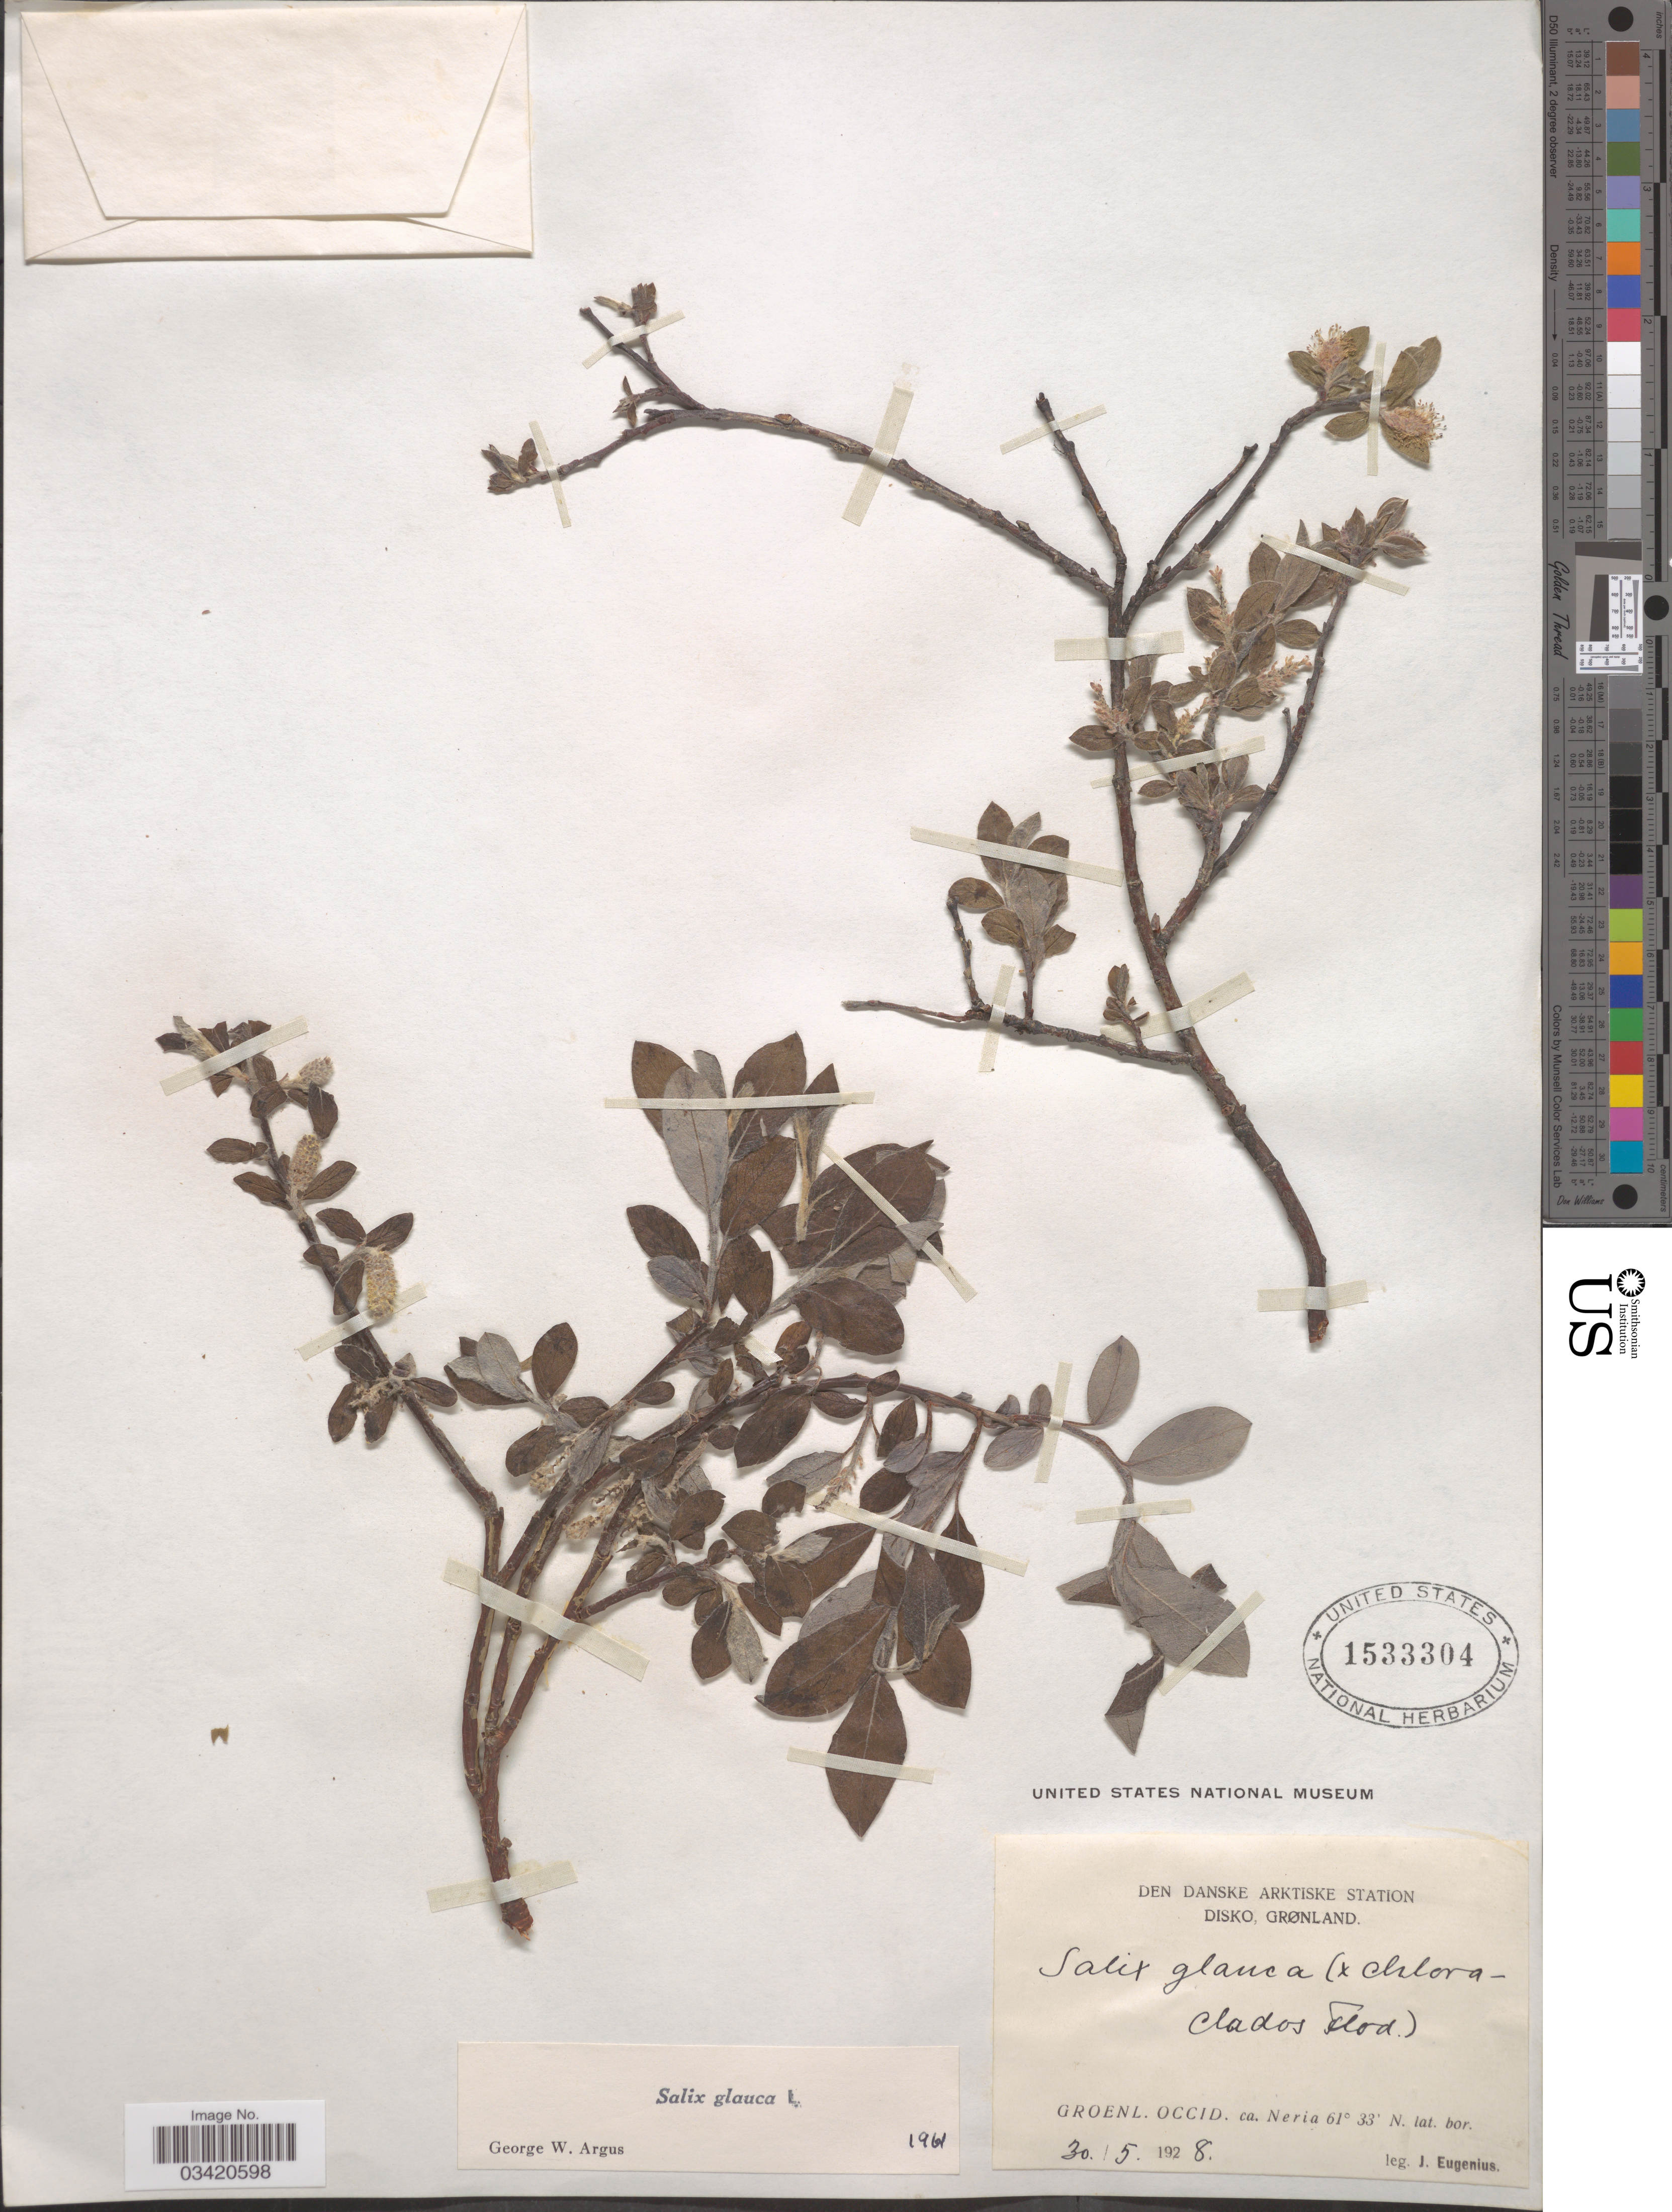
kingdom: Plantae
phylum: Tracheophyta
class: Magnoliopsida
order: Malpighiales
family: Salicaceae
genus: Salix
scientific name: Salix glauca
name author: L.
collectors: J. Eugenius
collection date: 1928-05-30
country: Greenland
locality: Den Danske Arktiske Station Disko, Grønland. Groenl. Occid. ca. Neria.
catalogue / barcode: US 1533304